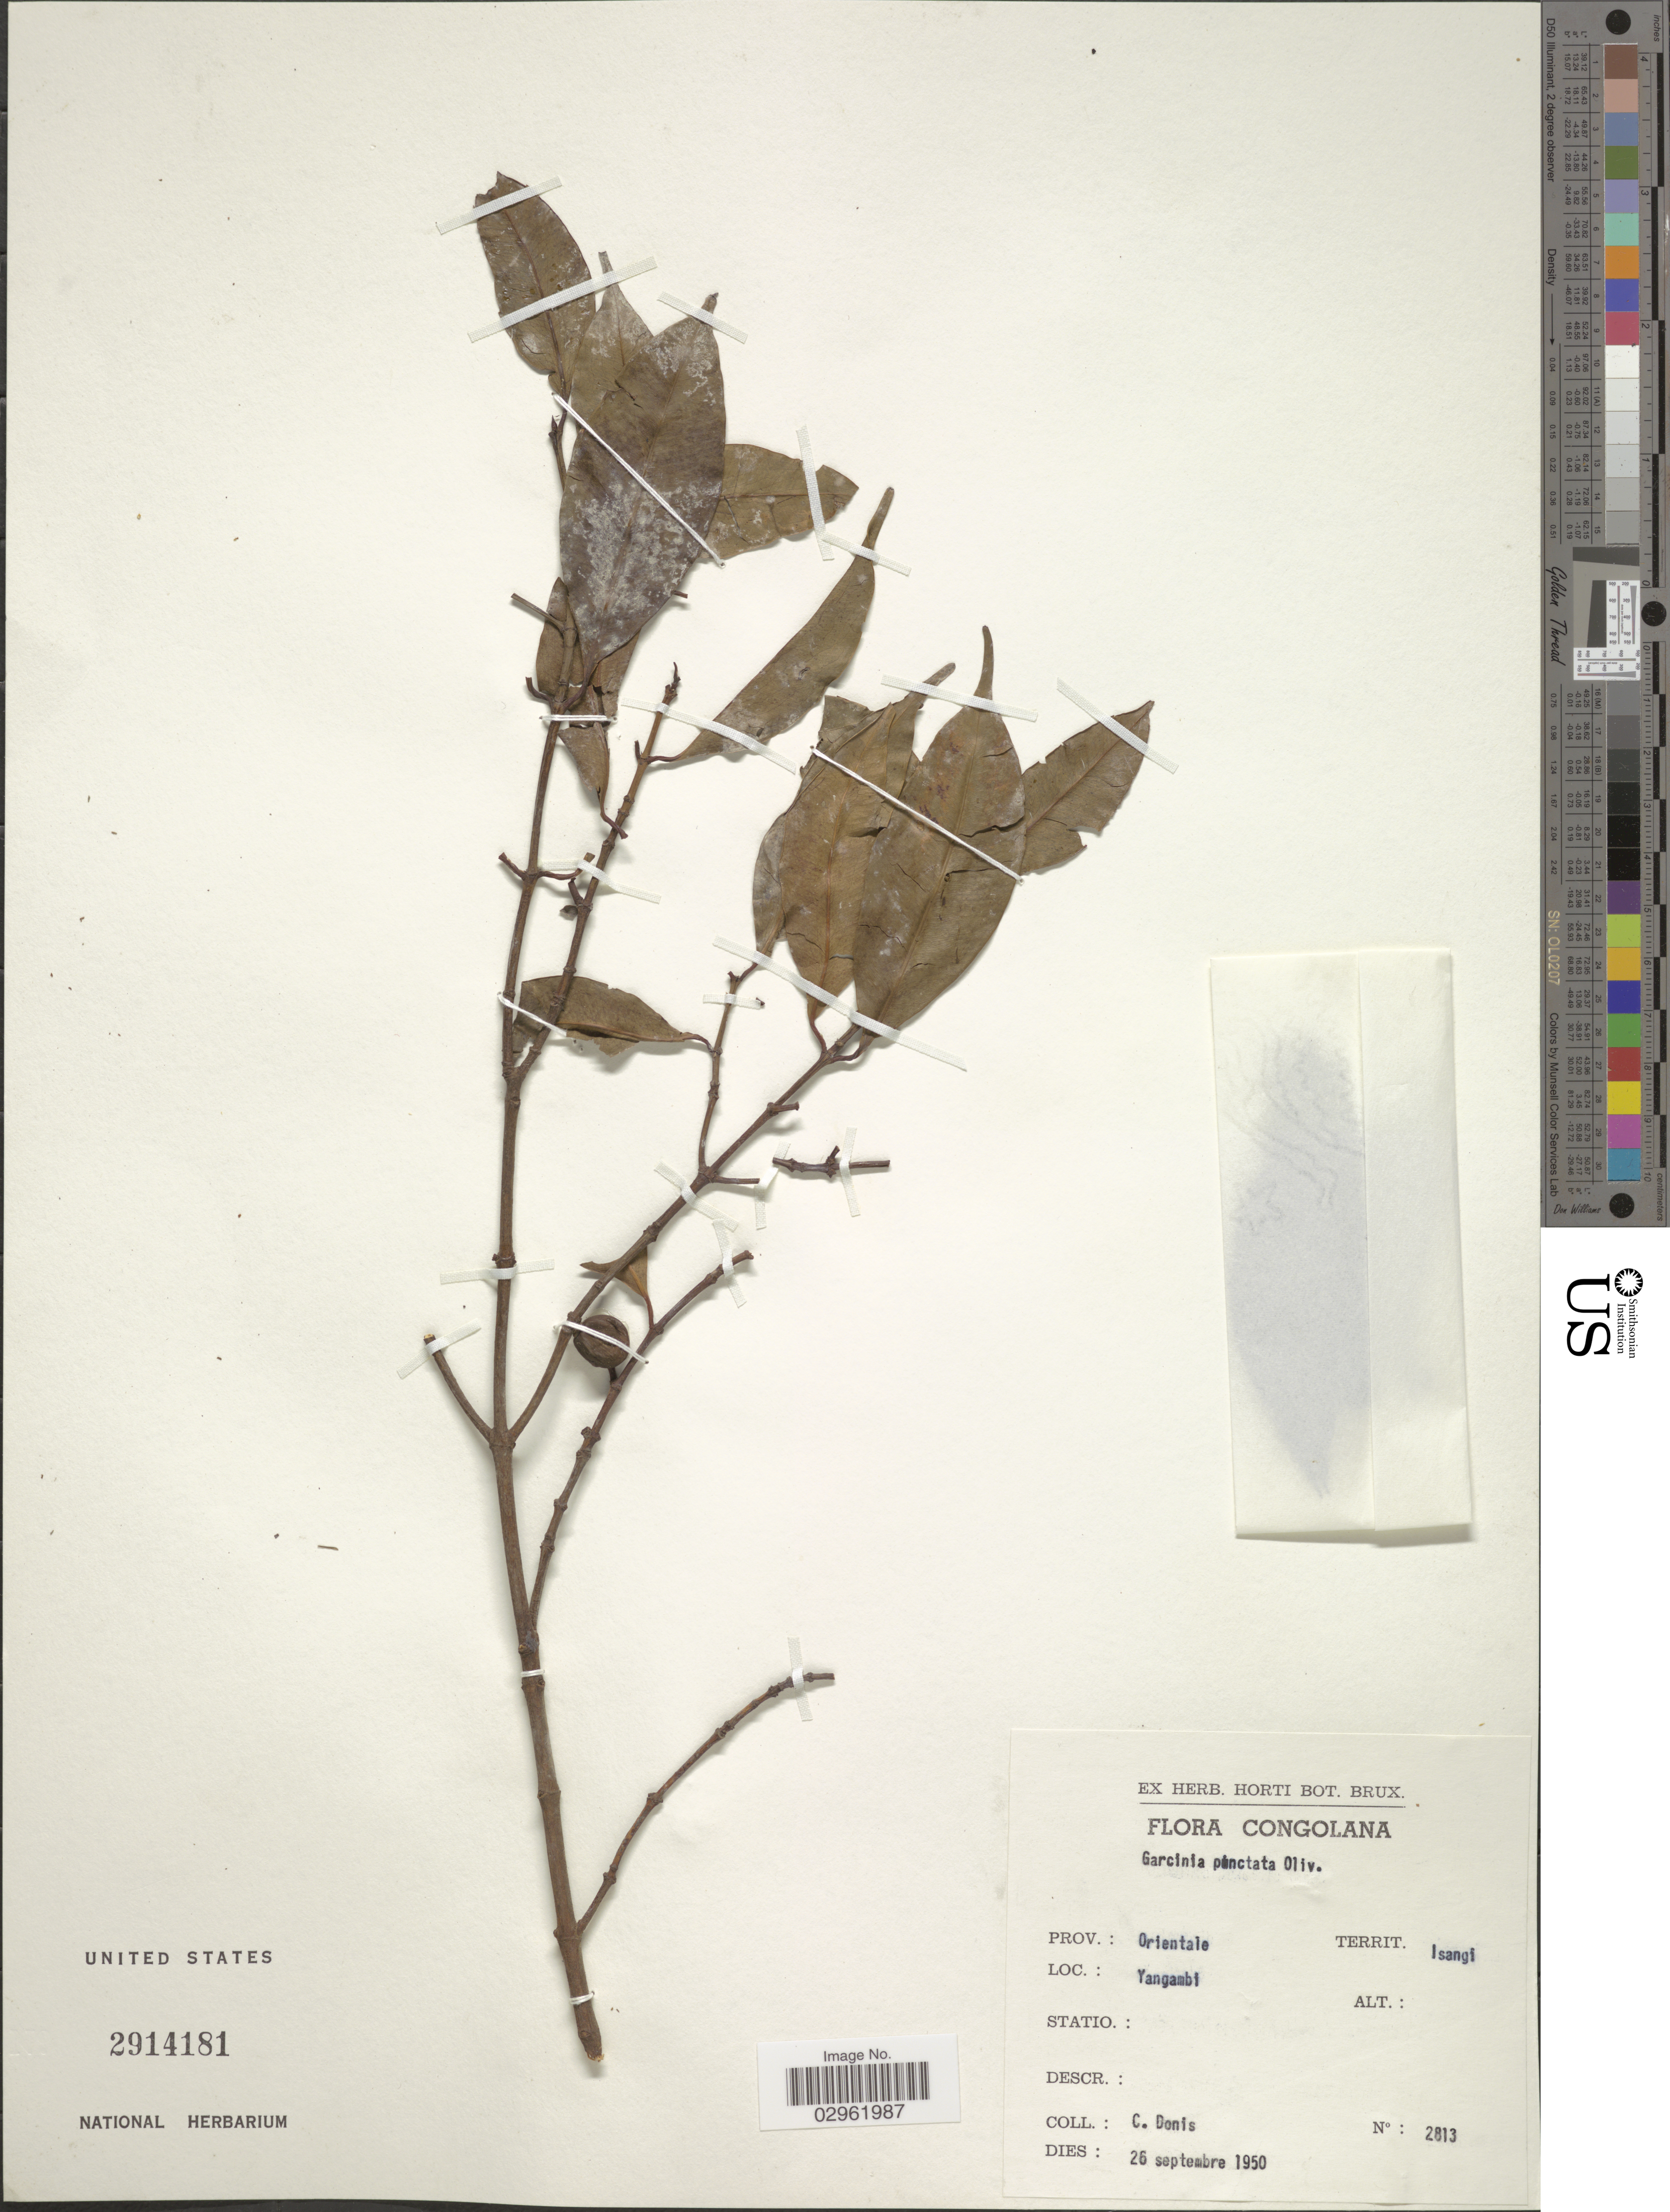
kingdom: Plantae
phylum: Tracheophyta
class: Magnoliopsida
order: Malpighiales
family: Clusiaceae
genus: Garcinia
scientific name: Garcinia punctata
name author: Oliv.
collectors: C. Donis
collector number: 2813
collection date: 1950-09-26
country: Congo, Democratic Republic of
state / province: Tshopo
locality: Territ. Isangi. Yangambi.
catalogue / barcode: US 2914181